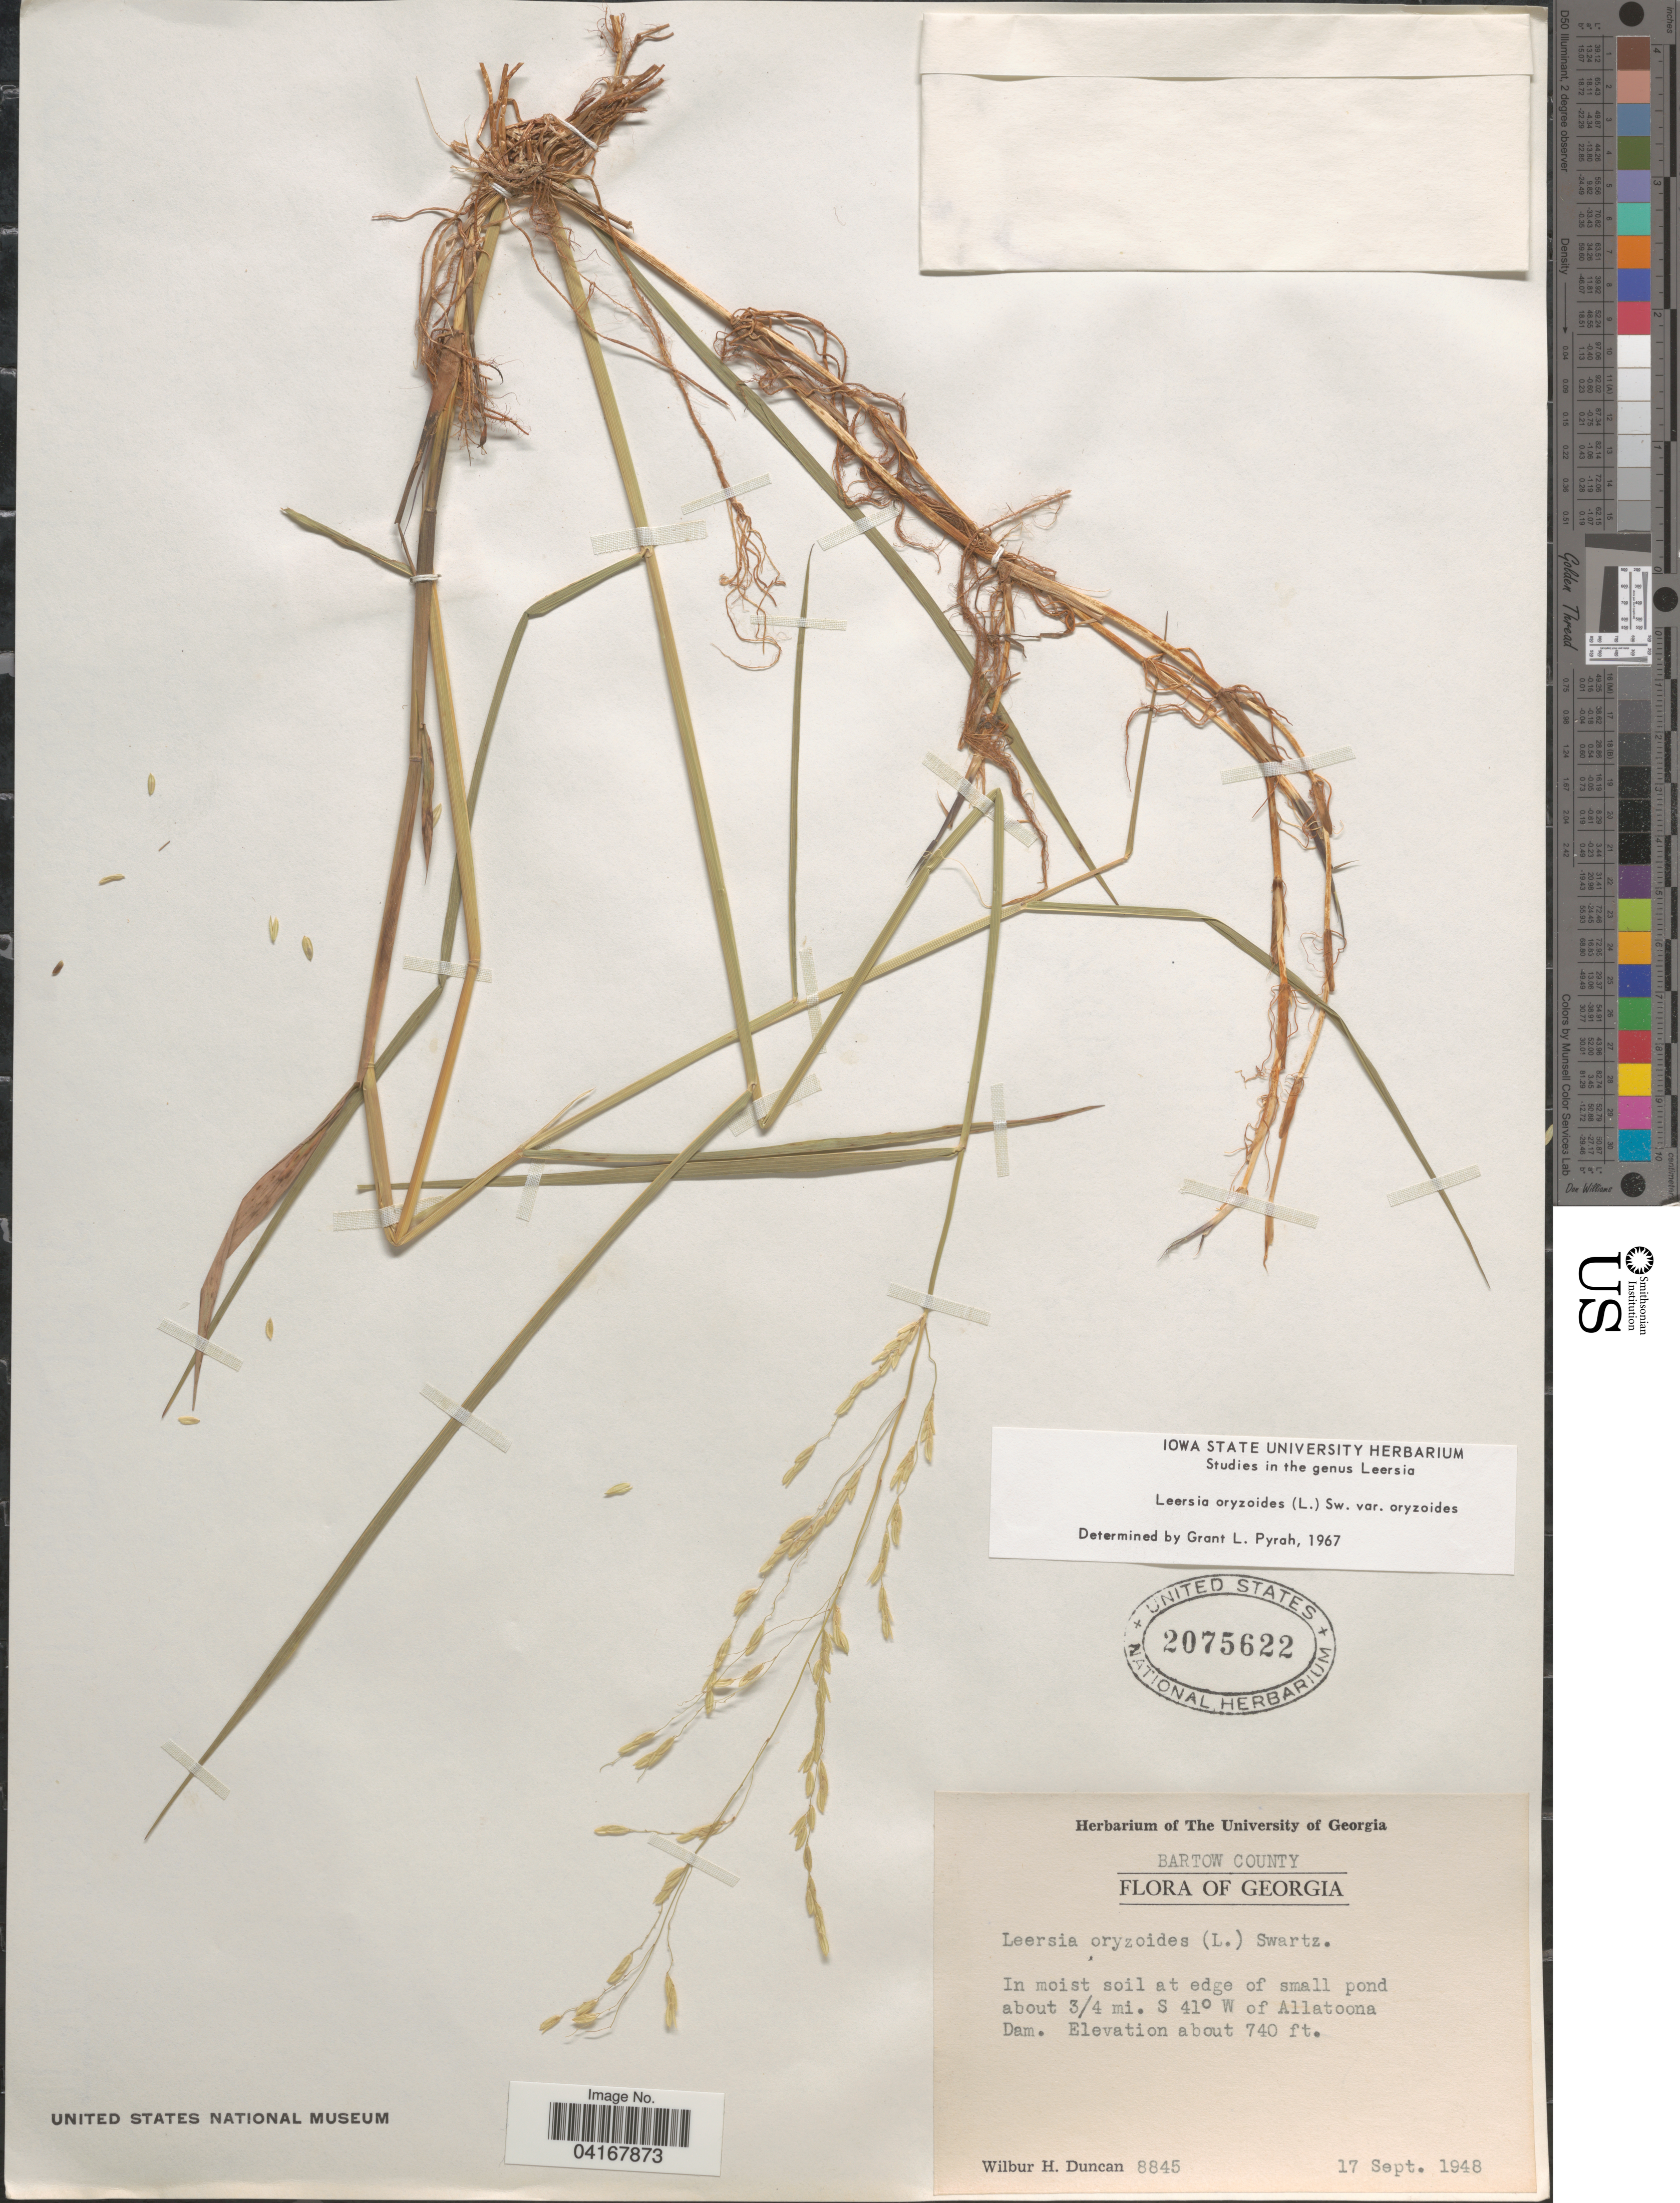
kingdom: Plantae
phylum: Tracheophyta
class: Liliopsida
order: Poales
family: Poaceae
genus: Leersia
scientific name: Leersia oryzoides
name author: (L.) Sw.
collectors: W. H. Duncan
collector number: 8845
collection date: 1948-09-17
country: United States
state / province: Georgia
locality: Bartow County. In moist soil at edge of small pond about ¾ mi. S 41° W of Allatoona Dam.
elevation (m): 226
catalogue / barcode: US 2075622